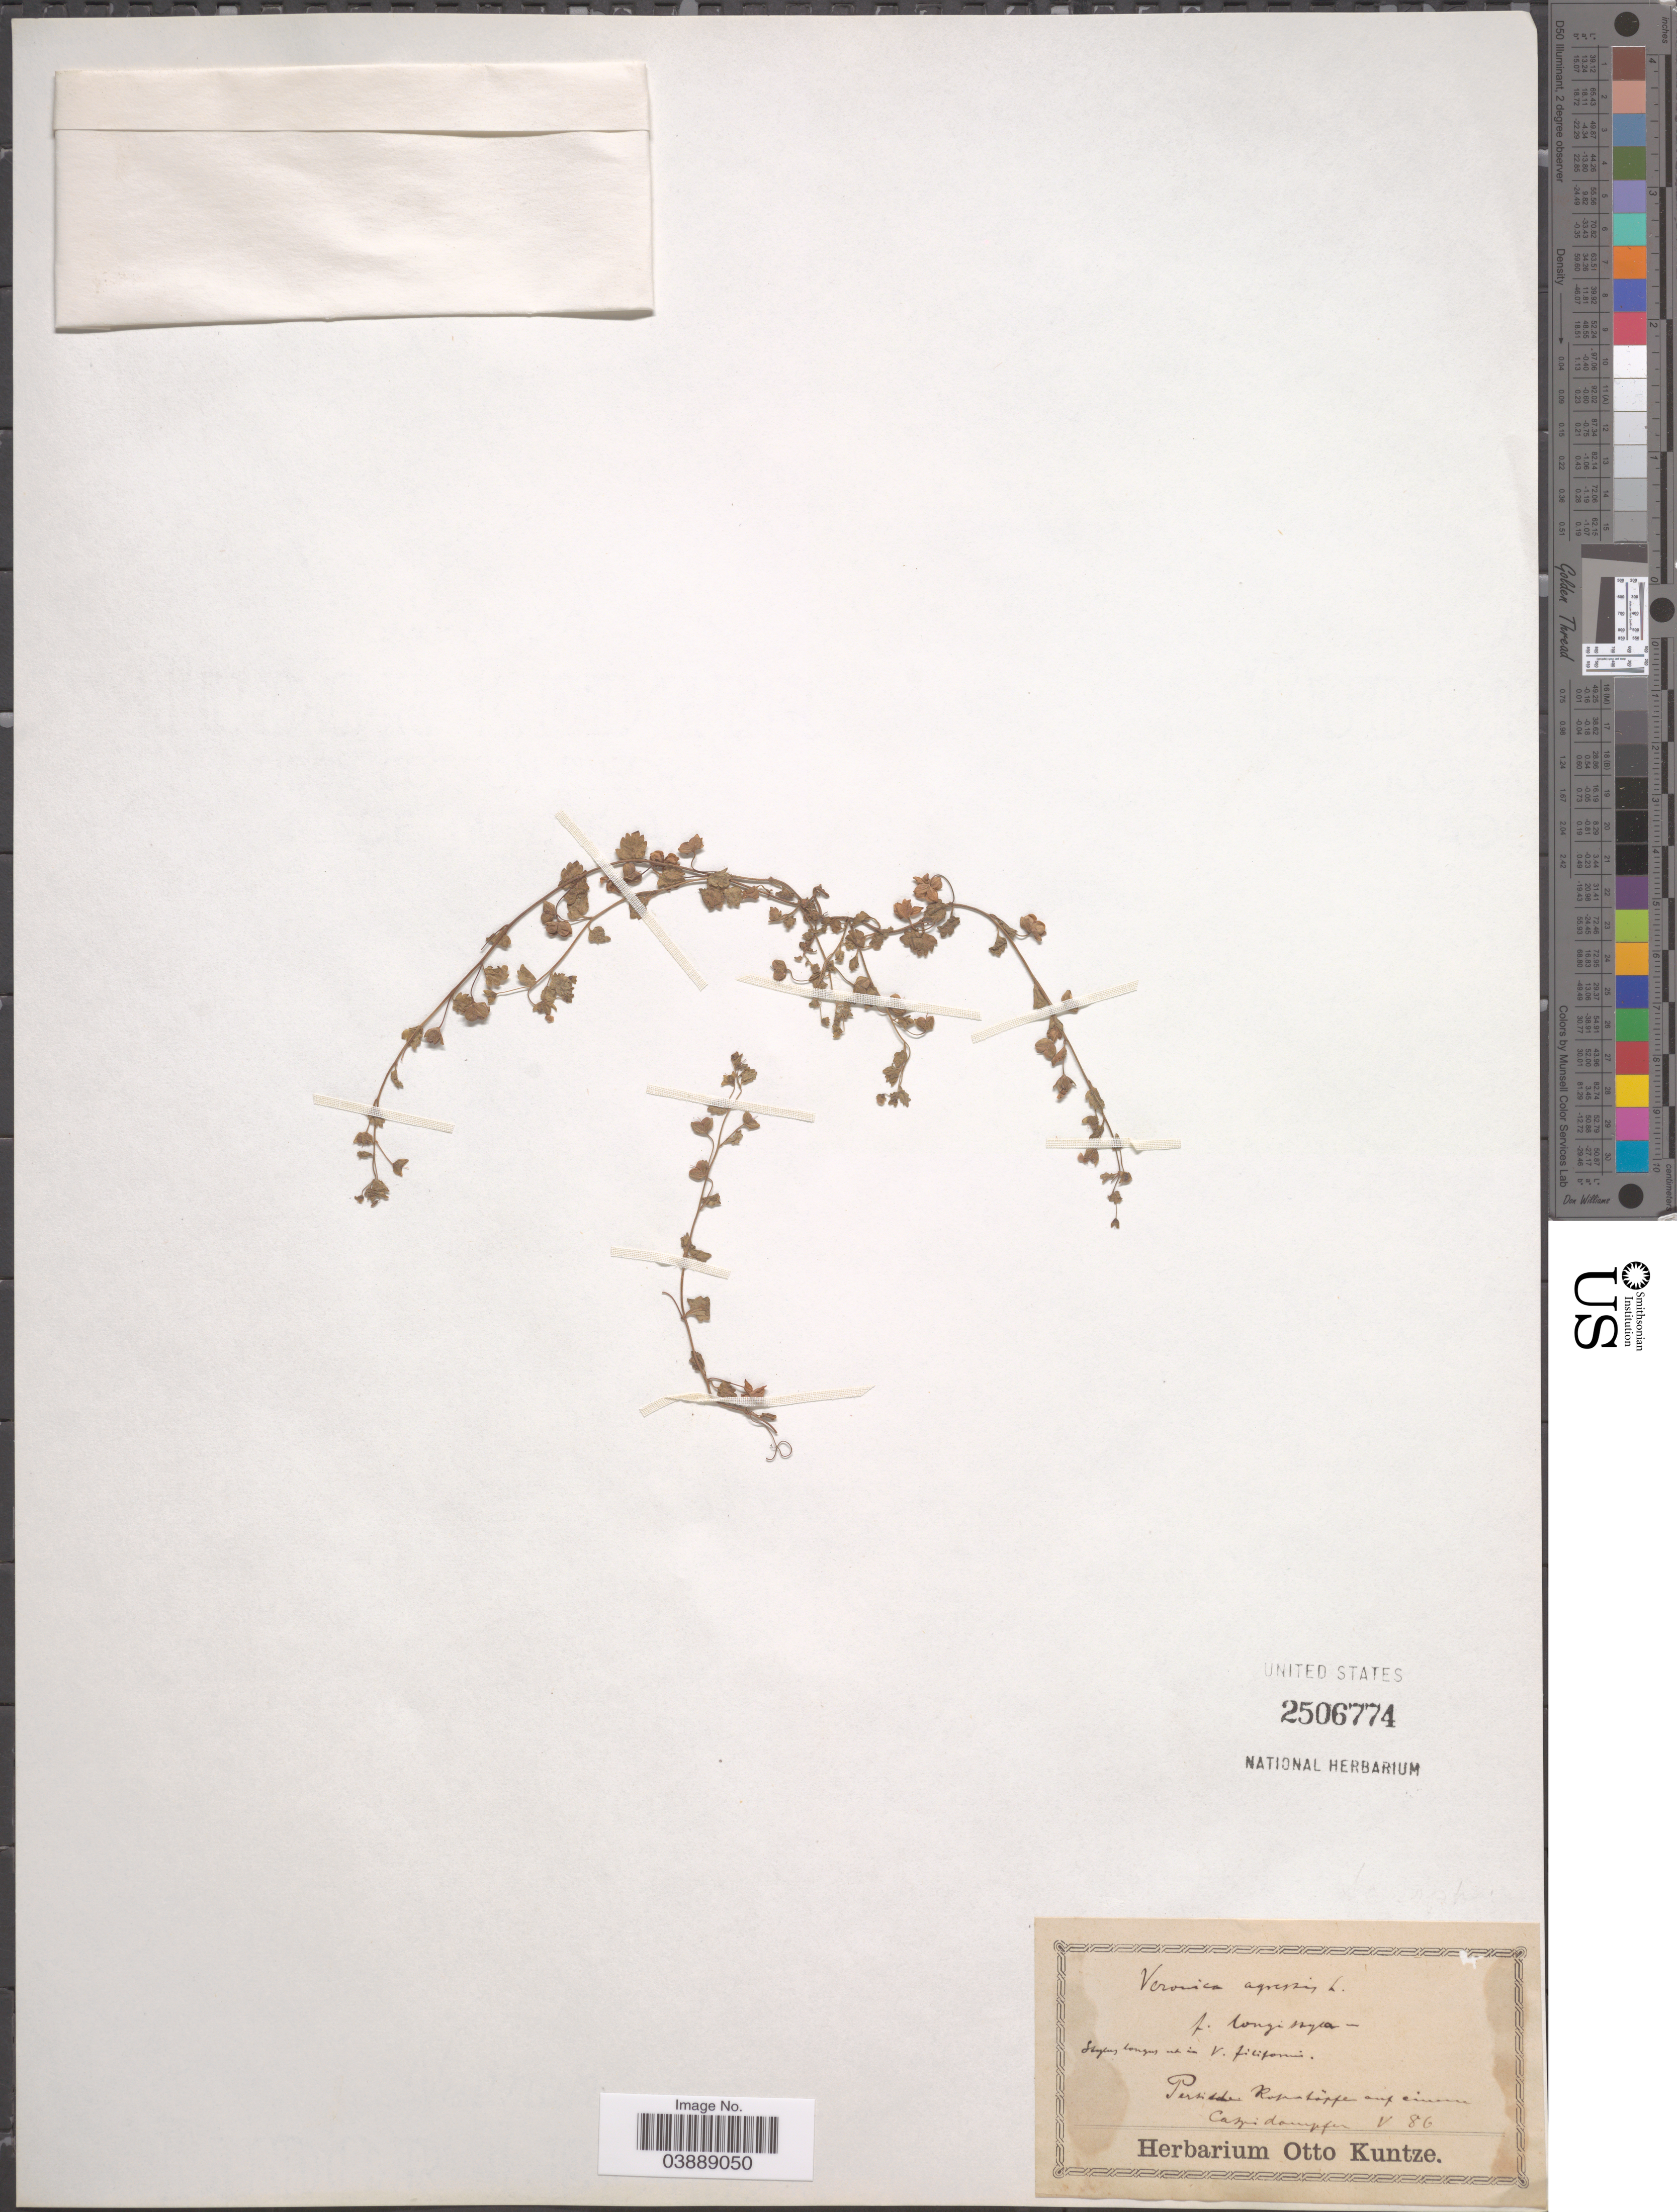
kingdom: Plantae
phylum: Tracheophyta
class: Magnoliopsida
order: Lamiales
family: Plantaginaceae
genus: Veronica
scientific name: Veronica agrestis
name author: L.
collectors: ex herb. Otto Kuntze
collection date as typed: Transcribed d/m/y: /5/86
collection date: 1886-05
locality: [illegible text].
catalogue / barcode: US 2506774